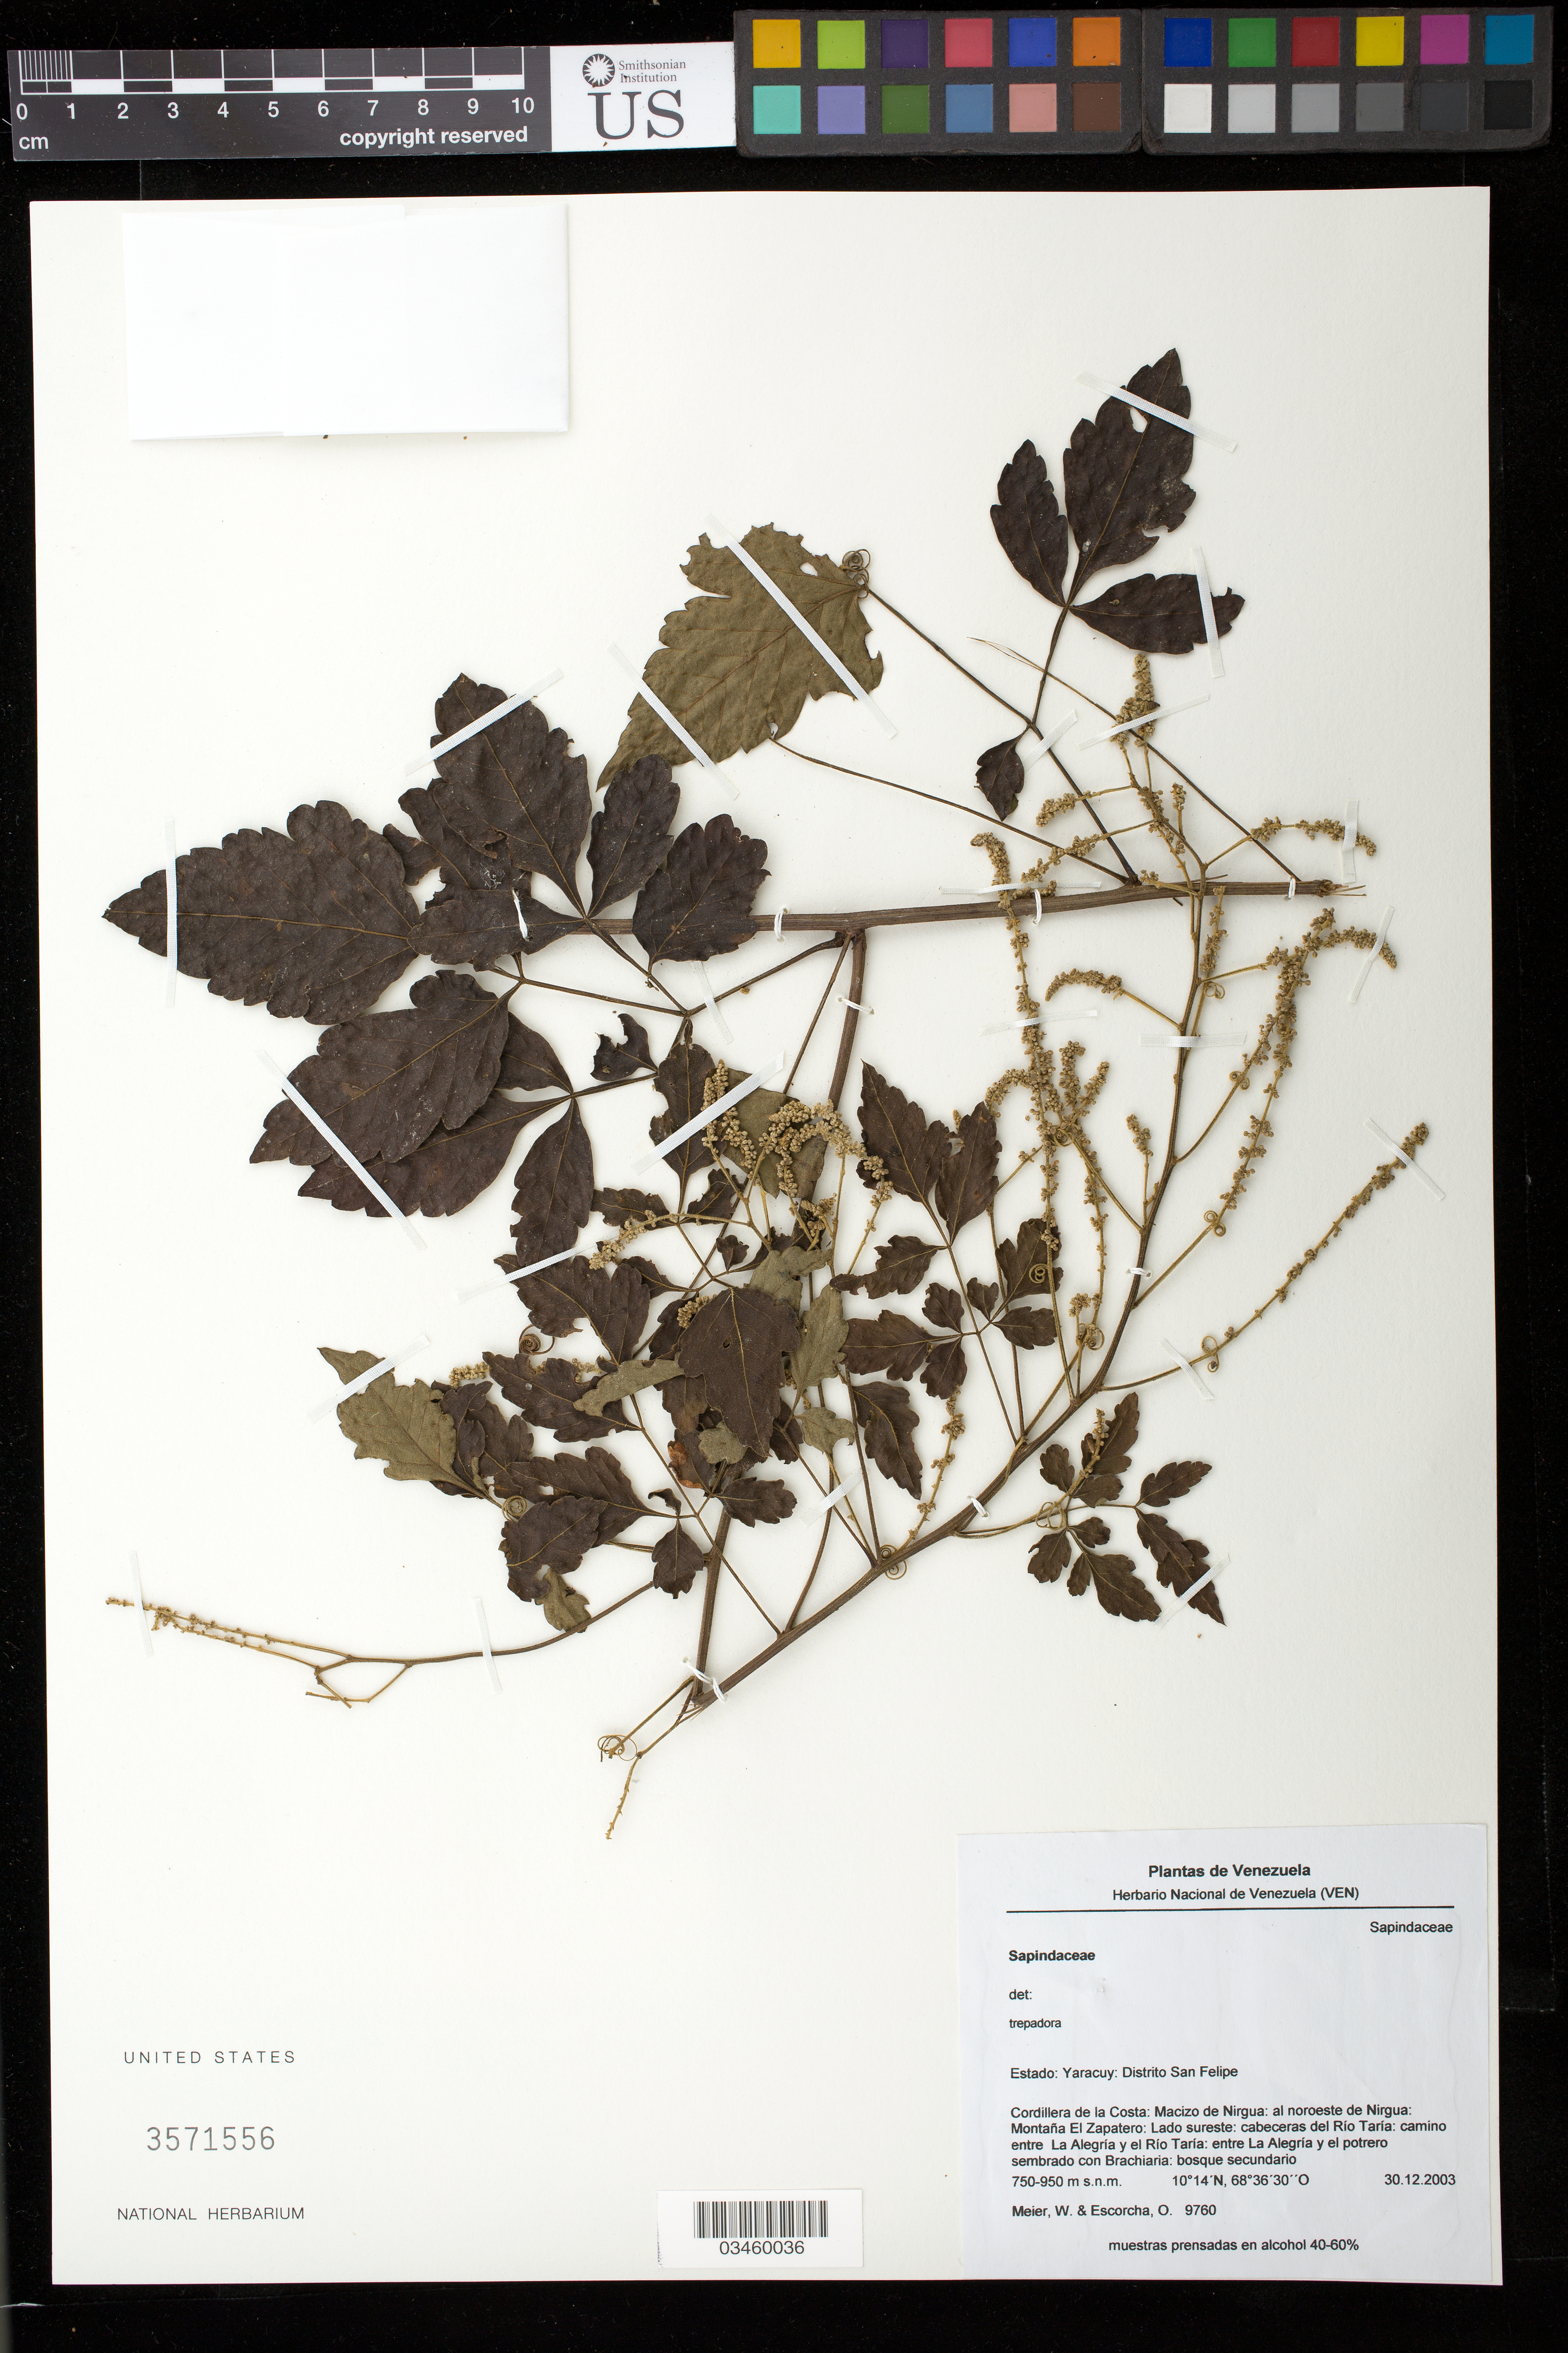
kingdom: Plantae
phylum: Tracheophyta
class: Magnoliopsida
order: Sapindales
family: Sapindaceae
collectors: W. Meier & O. Escorcha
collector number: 9760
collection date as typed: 30 Dec 2003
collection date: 2003-12-30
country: Venezuela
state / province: Yaracuy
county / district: San Felipe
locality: Cordillera de la Costa: Macizo de Nirgua: NE de Nirgua: Montaña El Zapatero: Lado sureste: cabeceras del Río Taría: camino entre La Alegría y el Río Taría: entre La Alegría y el potrero sembrado con Brachiaria.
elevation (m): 750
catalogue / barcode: US 3571556